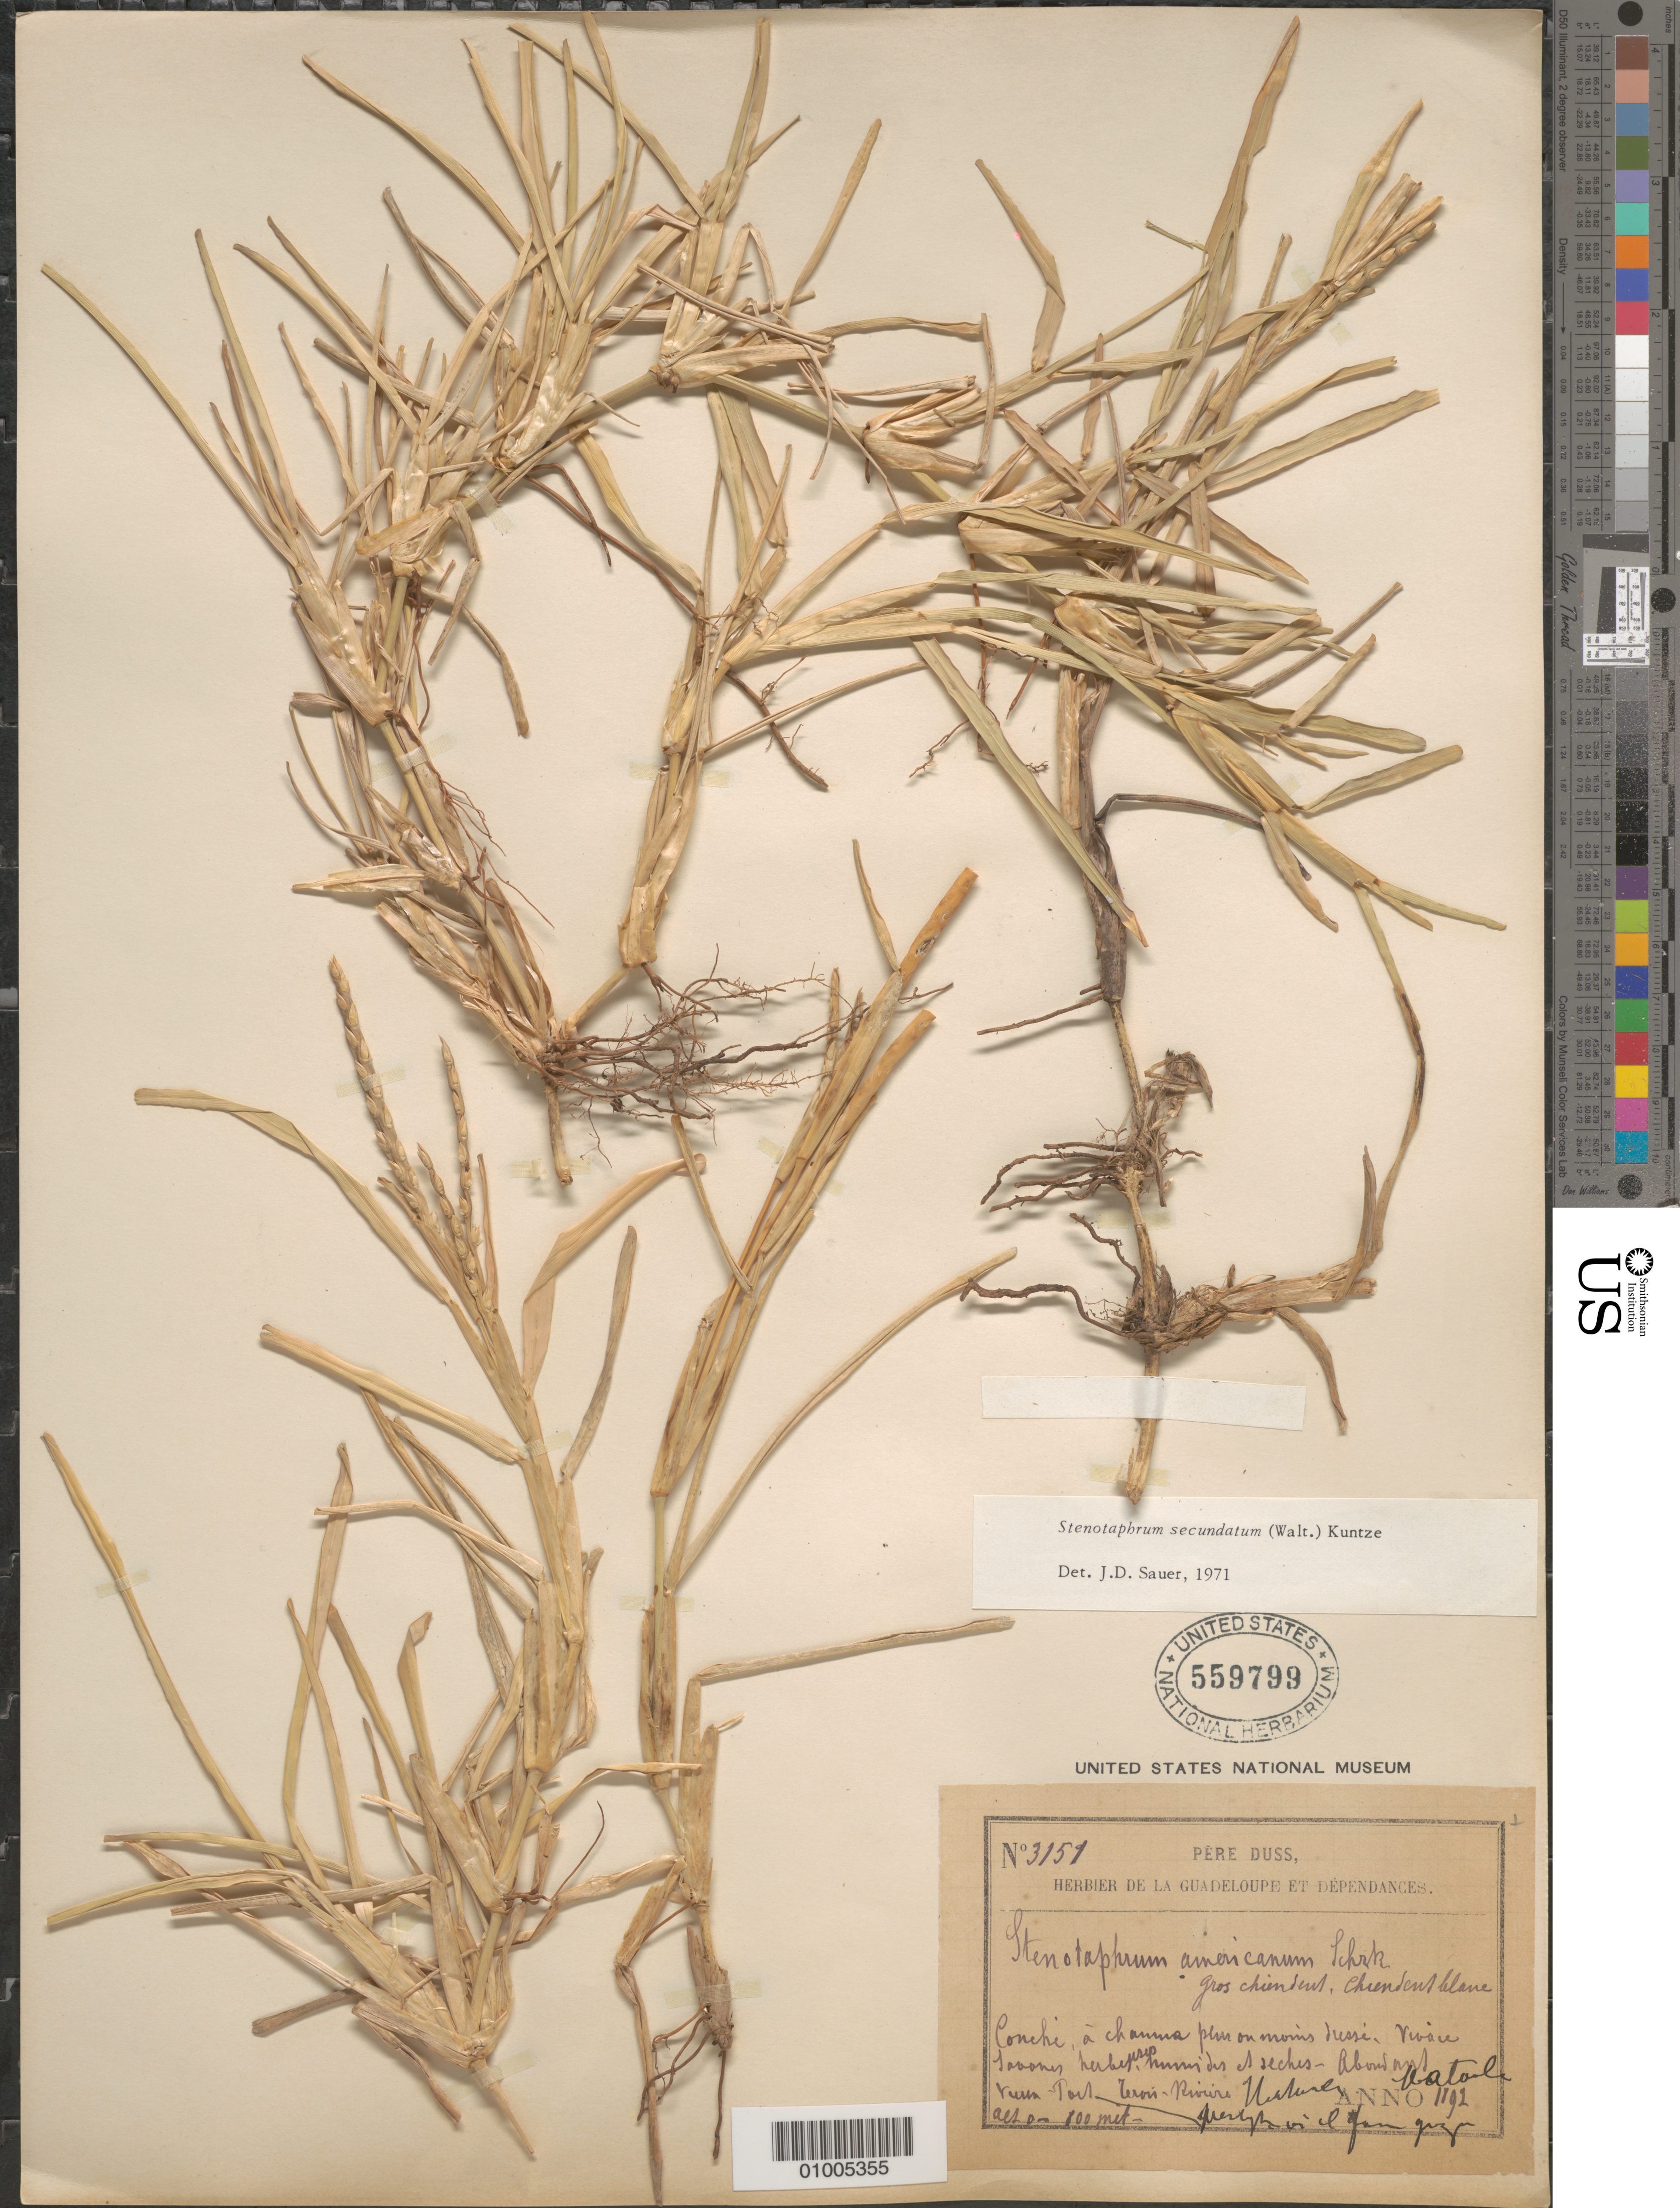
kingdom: Plantae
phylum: Tracheophyta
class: Liliopsida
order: Poales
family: Poaceae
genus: Stenotaphrum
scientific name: Stenotaphrum secundatum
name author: (Walter) Kuntze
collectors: Père Duss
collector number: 3151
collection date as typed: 1892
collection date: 1892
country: Guadeloupe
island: Basse Terre [Guadeloupe]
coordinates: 0 N, 0 E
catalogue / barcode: US 559799